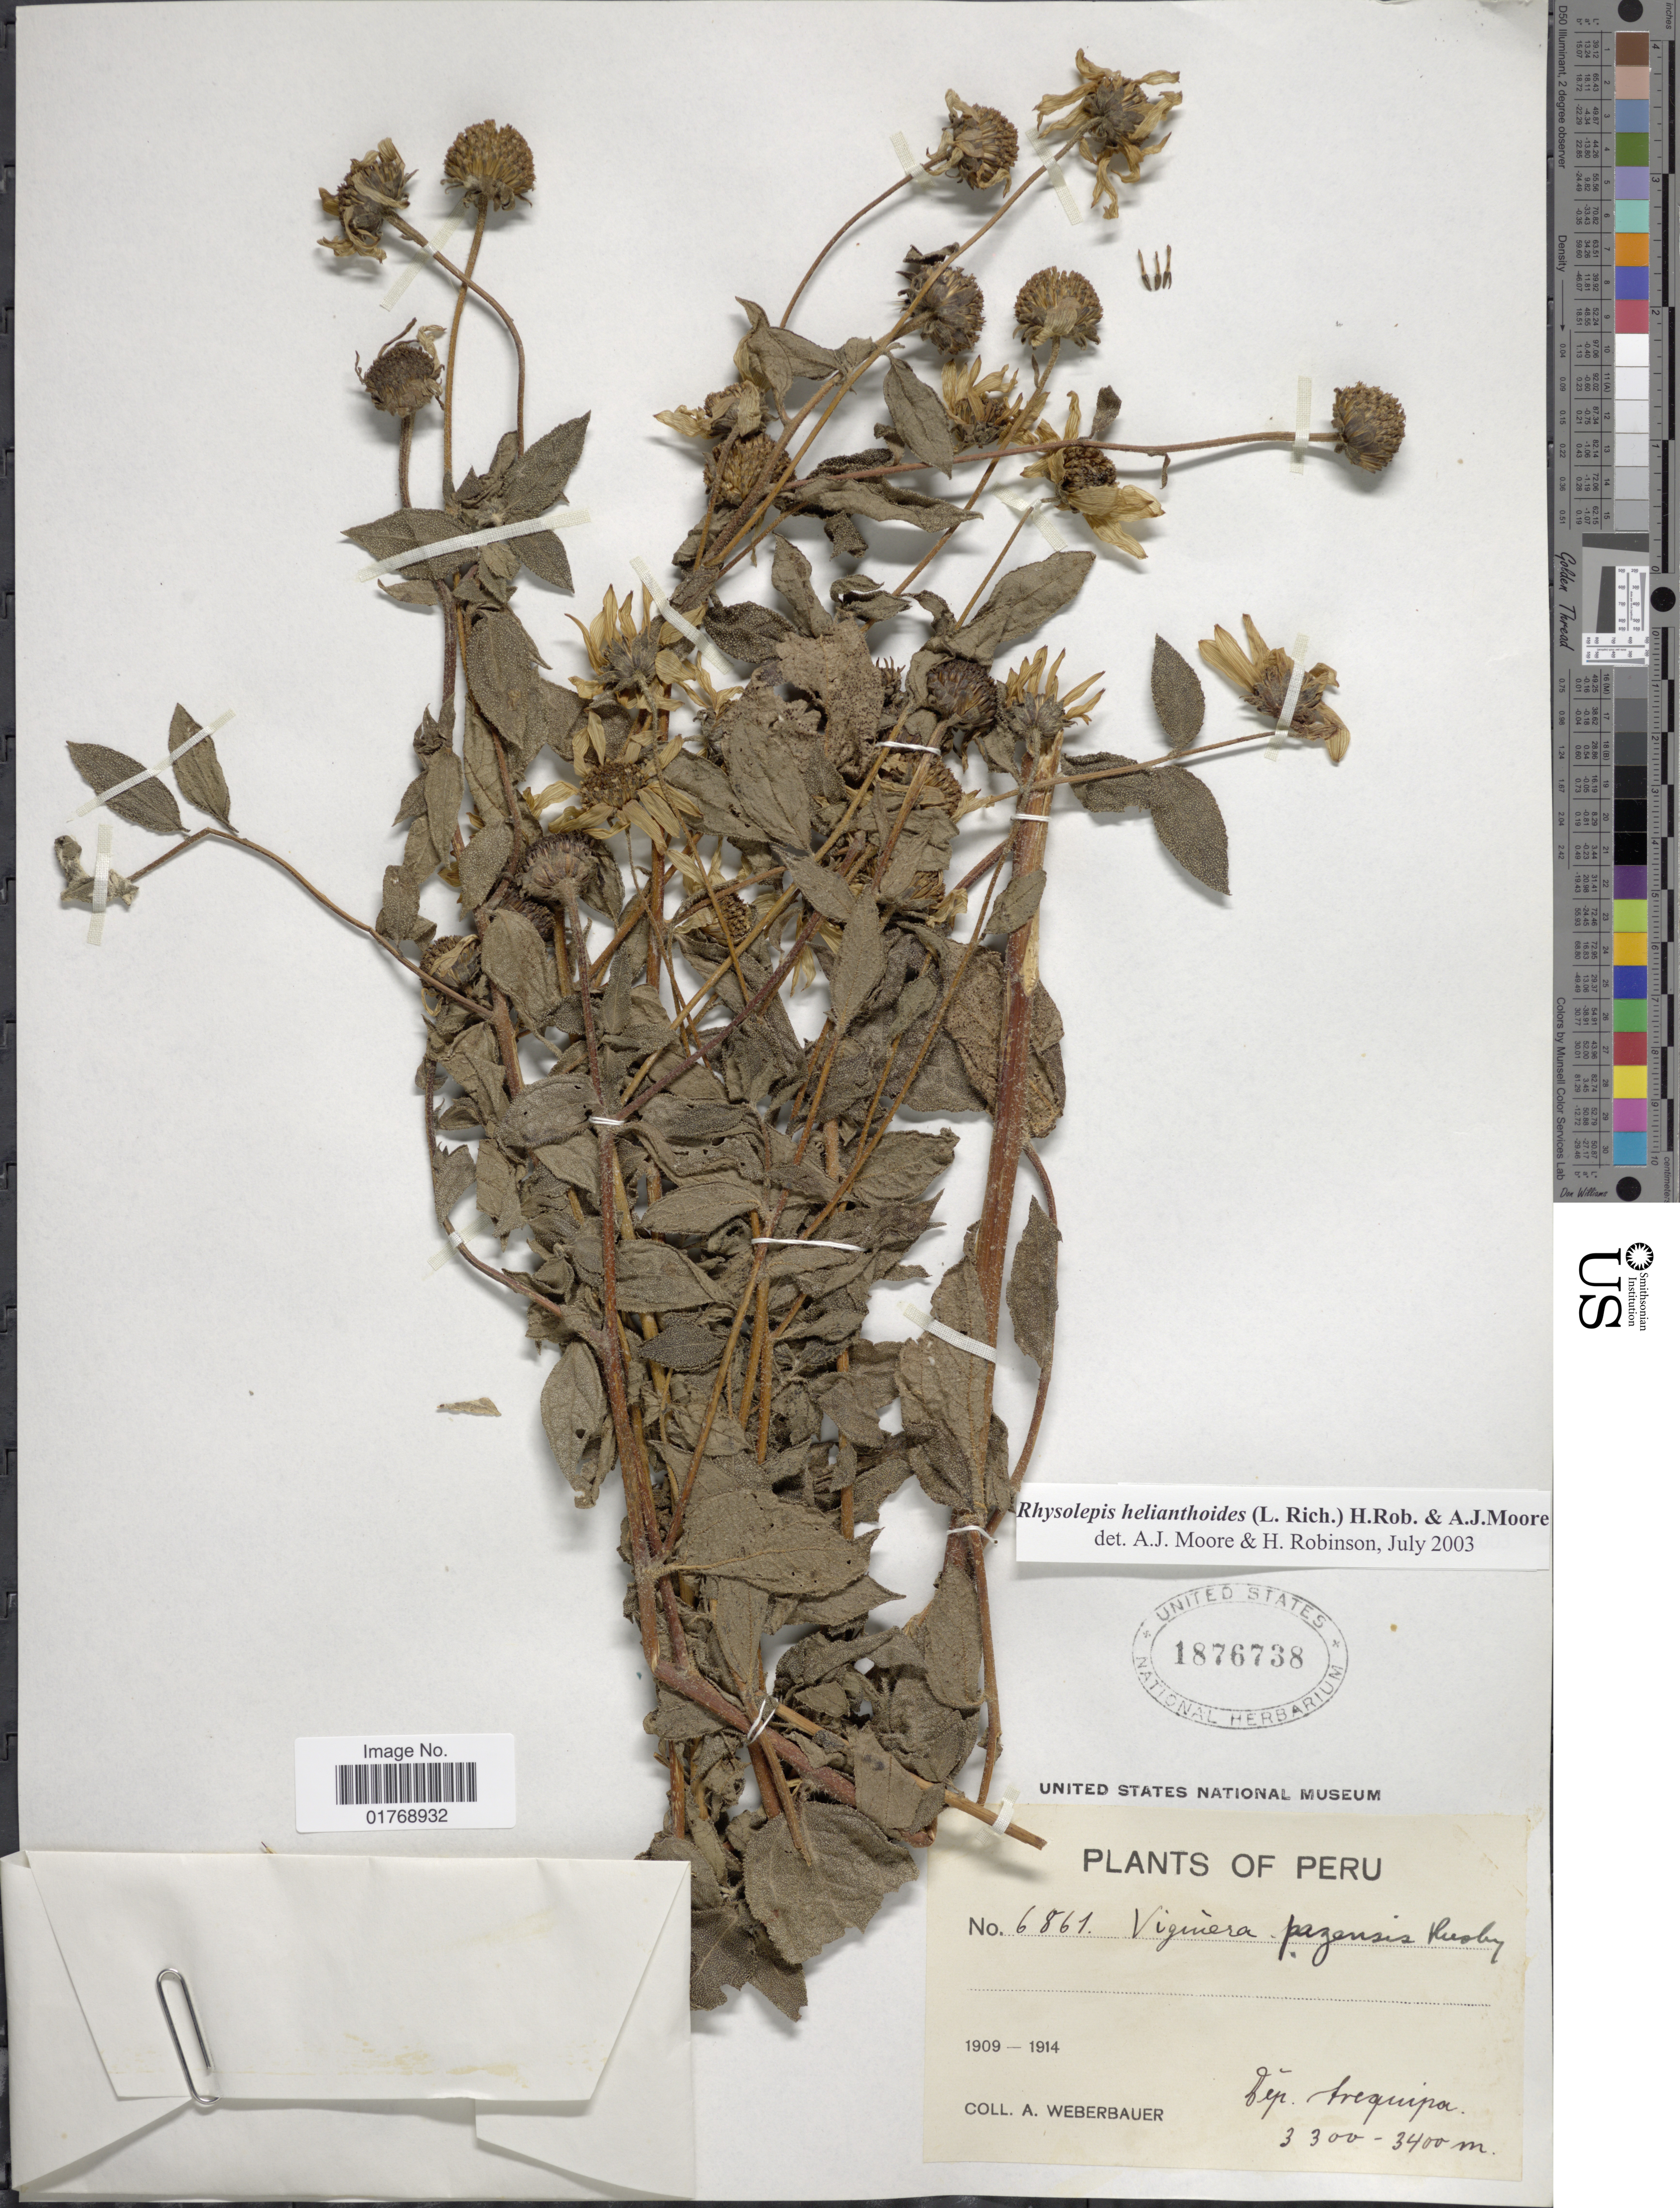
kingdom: Plantae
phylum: Tracheophyta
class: Magnoliopsida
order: Asterales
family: Asteraceae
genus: Viguiera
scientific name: Viguiera procumbens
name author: (Pers.) S.F. Blake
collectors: A. Weberbauer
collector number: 6861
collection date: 1909/1914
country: Peru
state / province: Arequipa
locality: Dep. Arequipa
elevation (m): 3300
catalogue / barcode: US 1876738